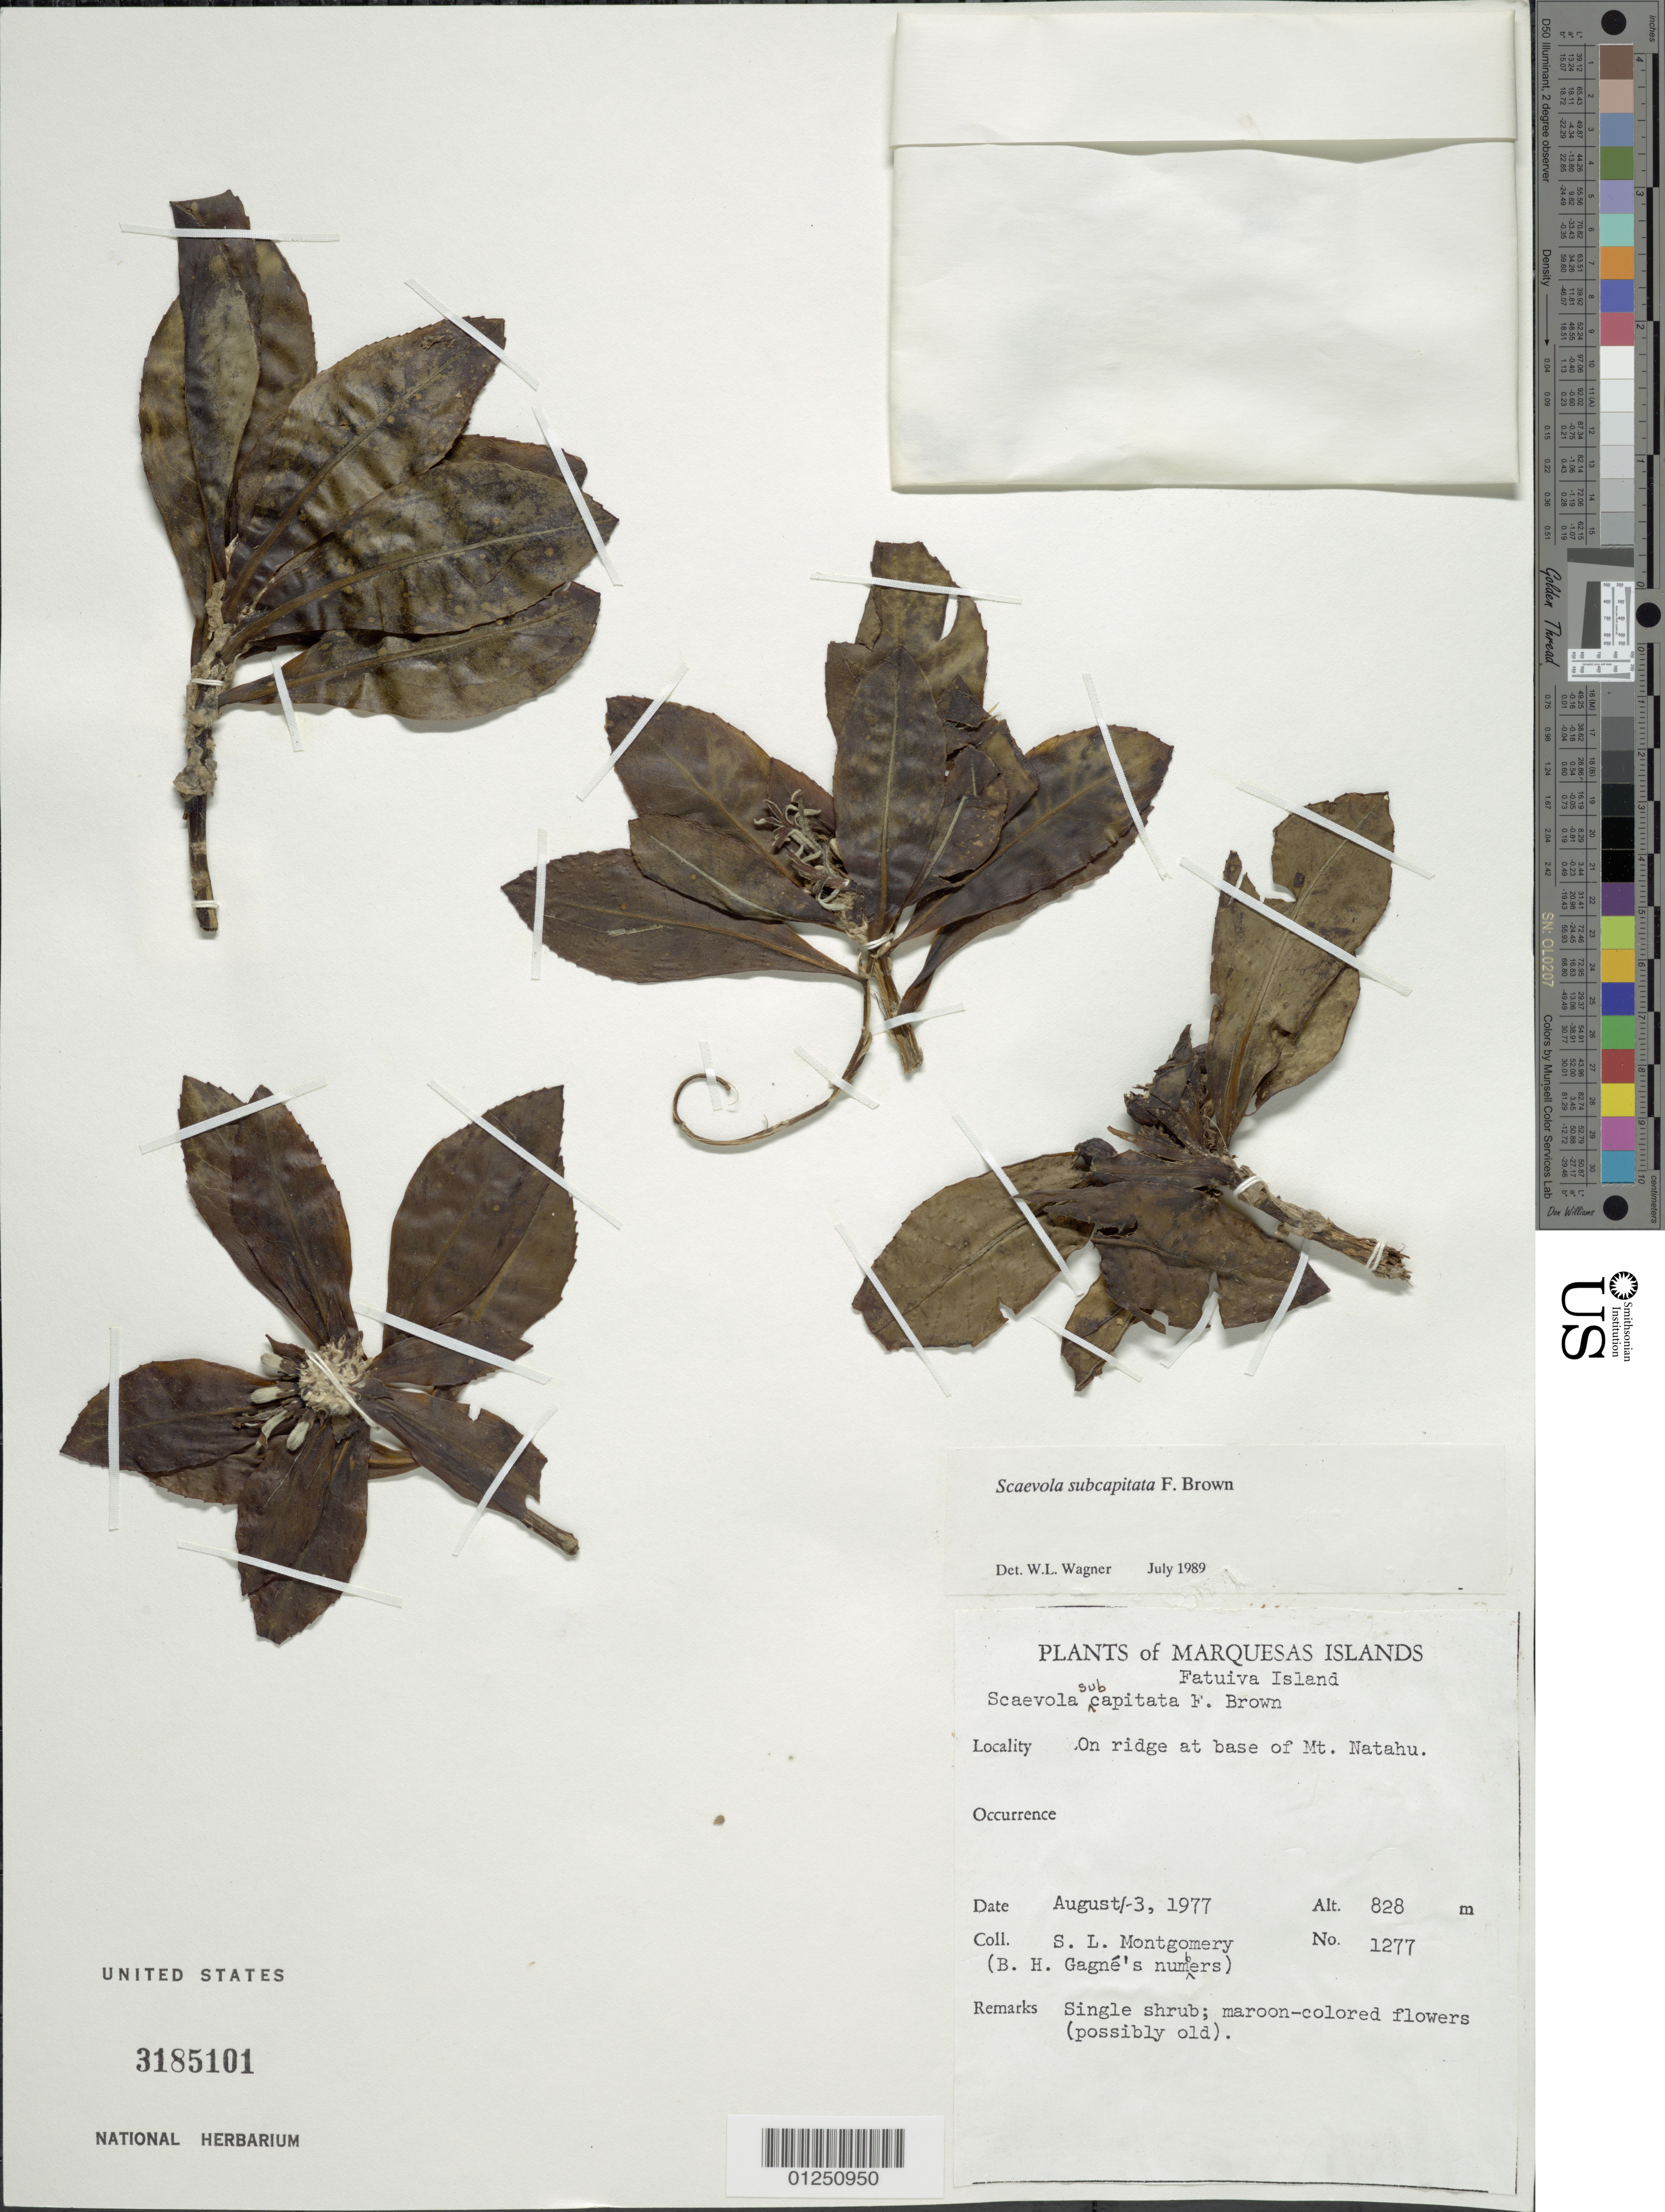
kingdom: Plantae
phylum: Tracheophyta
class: Magnoliopsida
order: Asterales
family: Goodeniaceae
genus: Scaevola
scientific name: Scaevola subcapitata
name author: F. Br.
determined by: Wagner, W. L., (BOT), Smithsonian Institution - National Museum of Natural History (UNITED STATES)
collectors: S. Montgomery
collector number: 1277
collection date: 1977-08-03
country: French Polynesia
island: Fatu Hiva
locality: on ridge at base of Mt. Natahu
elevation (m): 828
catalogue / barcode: US 3185101